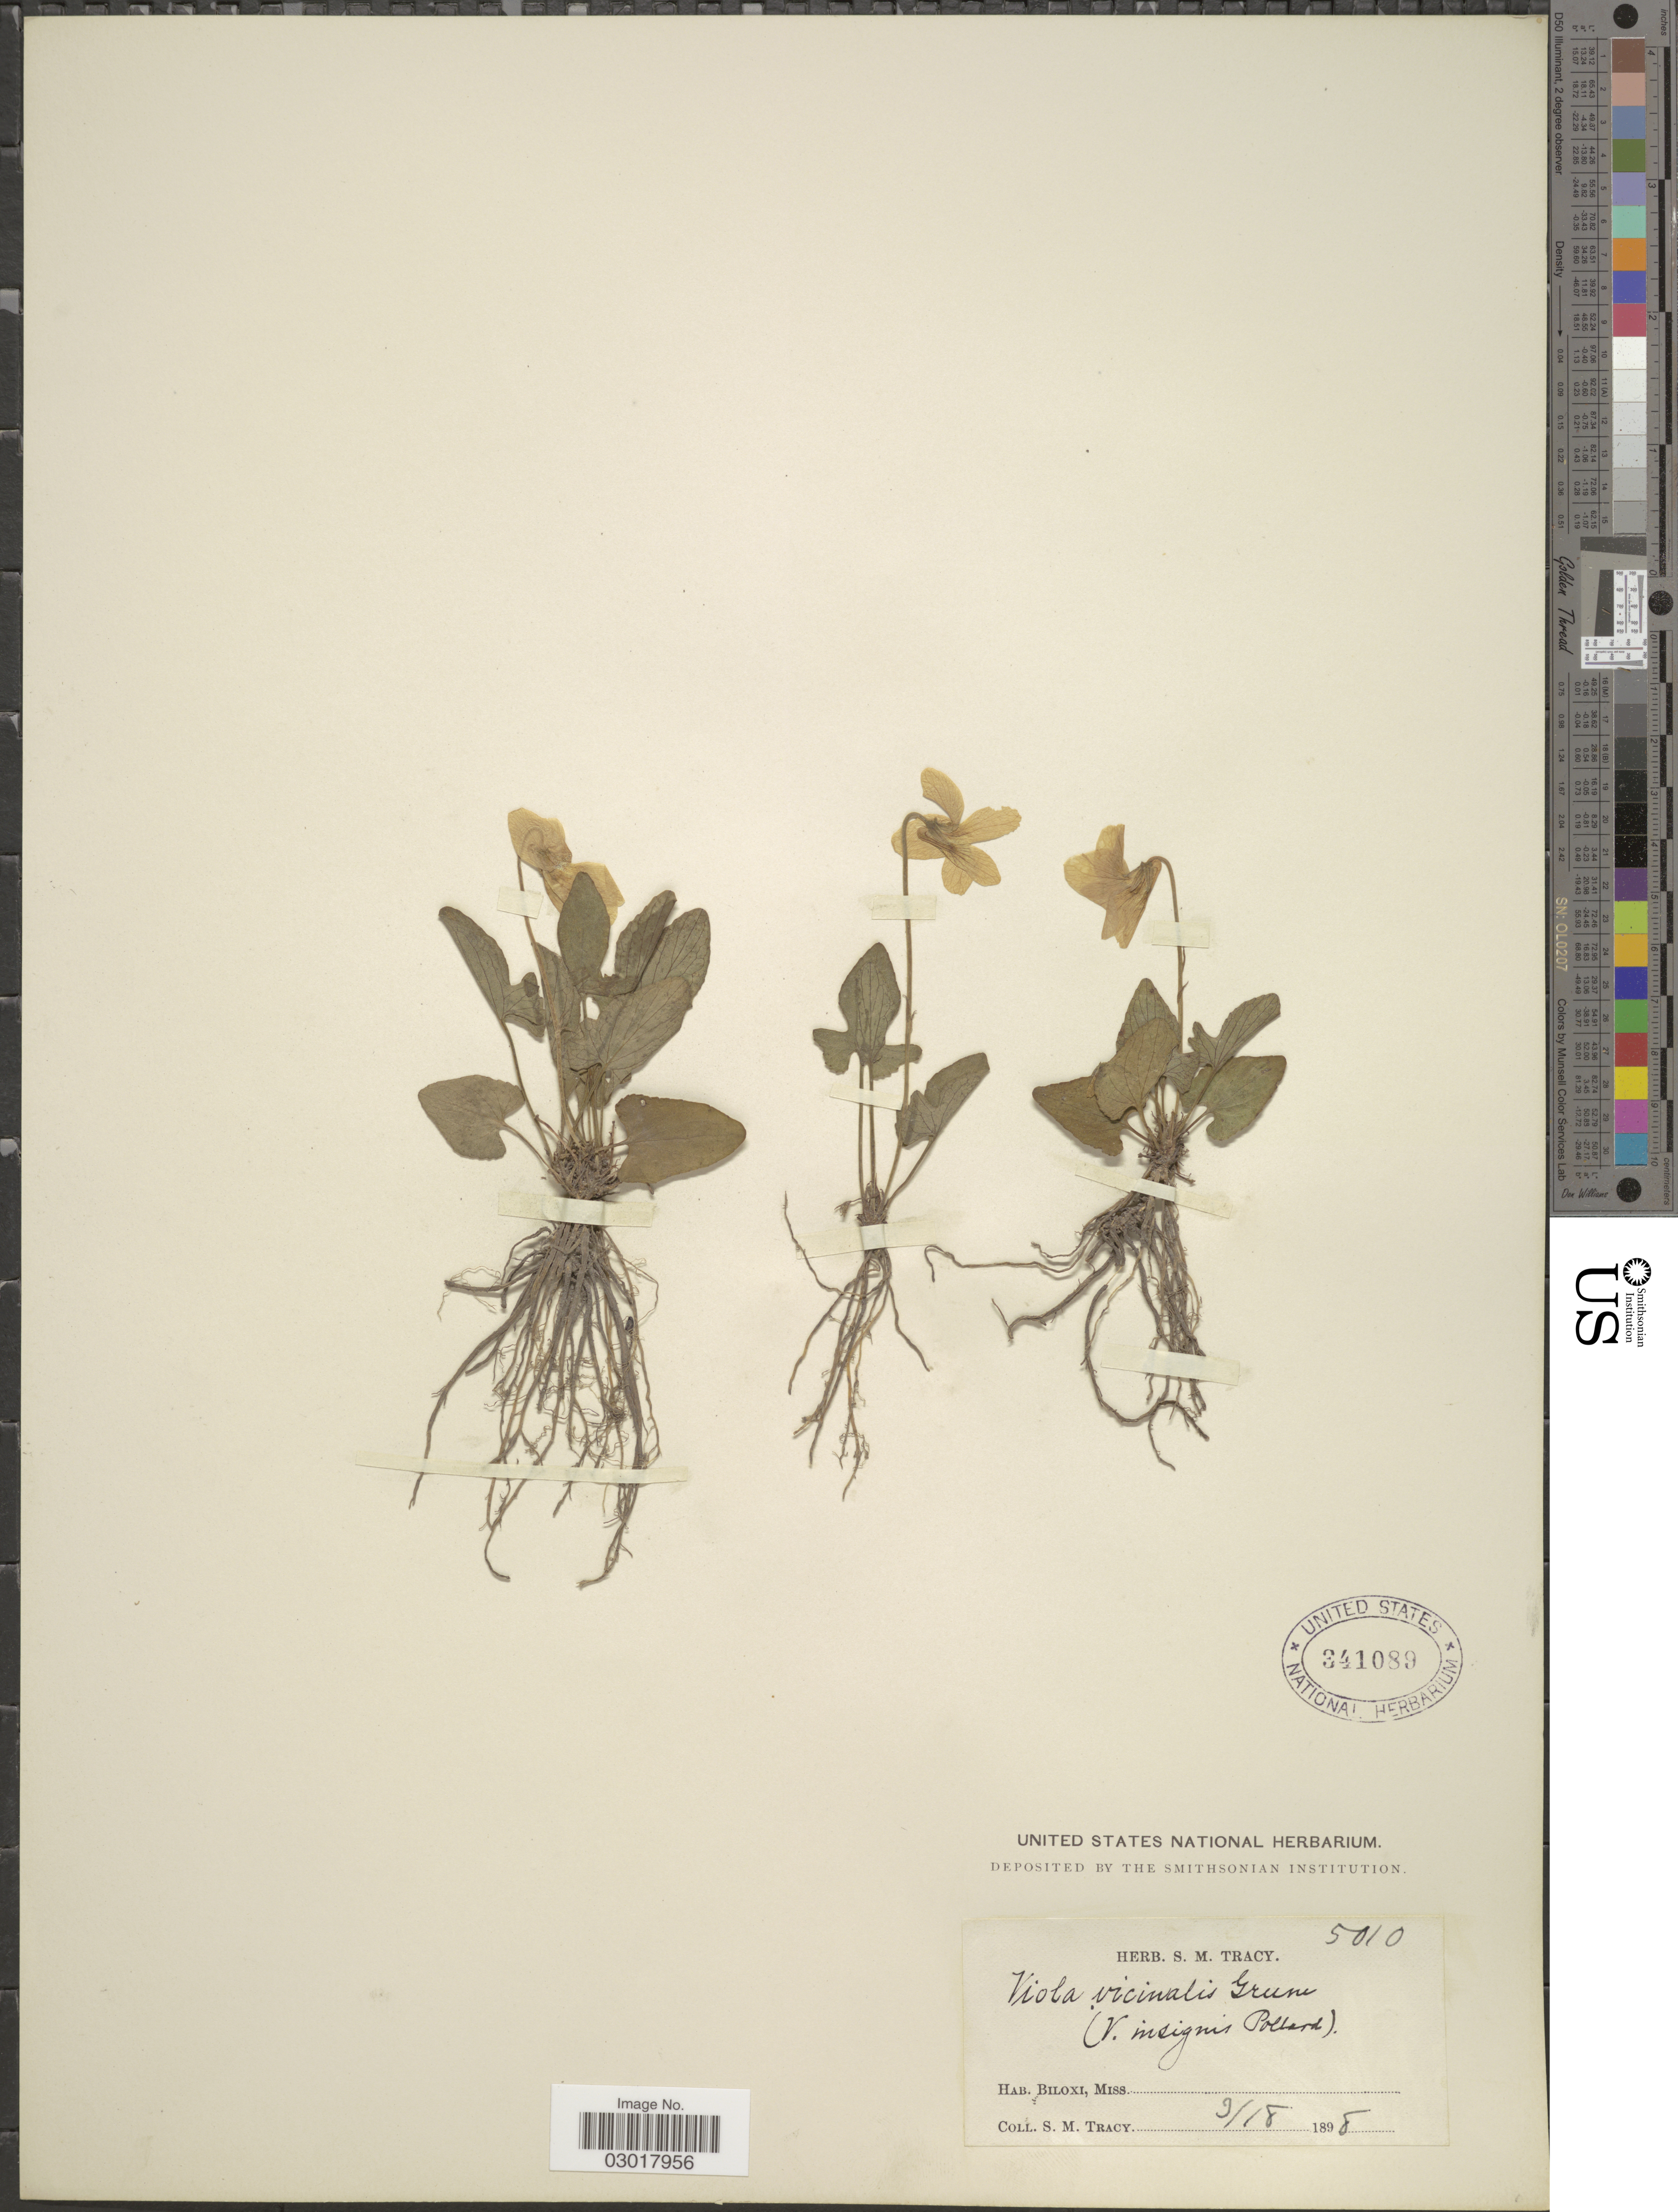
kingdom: Plantae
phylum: Tracheophyta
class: Magnoliopsida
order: Malpighiales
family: Violaceae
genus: Viola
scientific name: Viola vicinalis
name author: Greene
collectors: S. M. Tracy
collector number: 5010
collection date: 1898-03-18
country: United States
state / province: Mississippi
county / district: Harrison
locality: Biloxi.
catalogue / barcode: US 341089